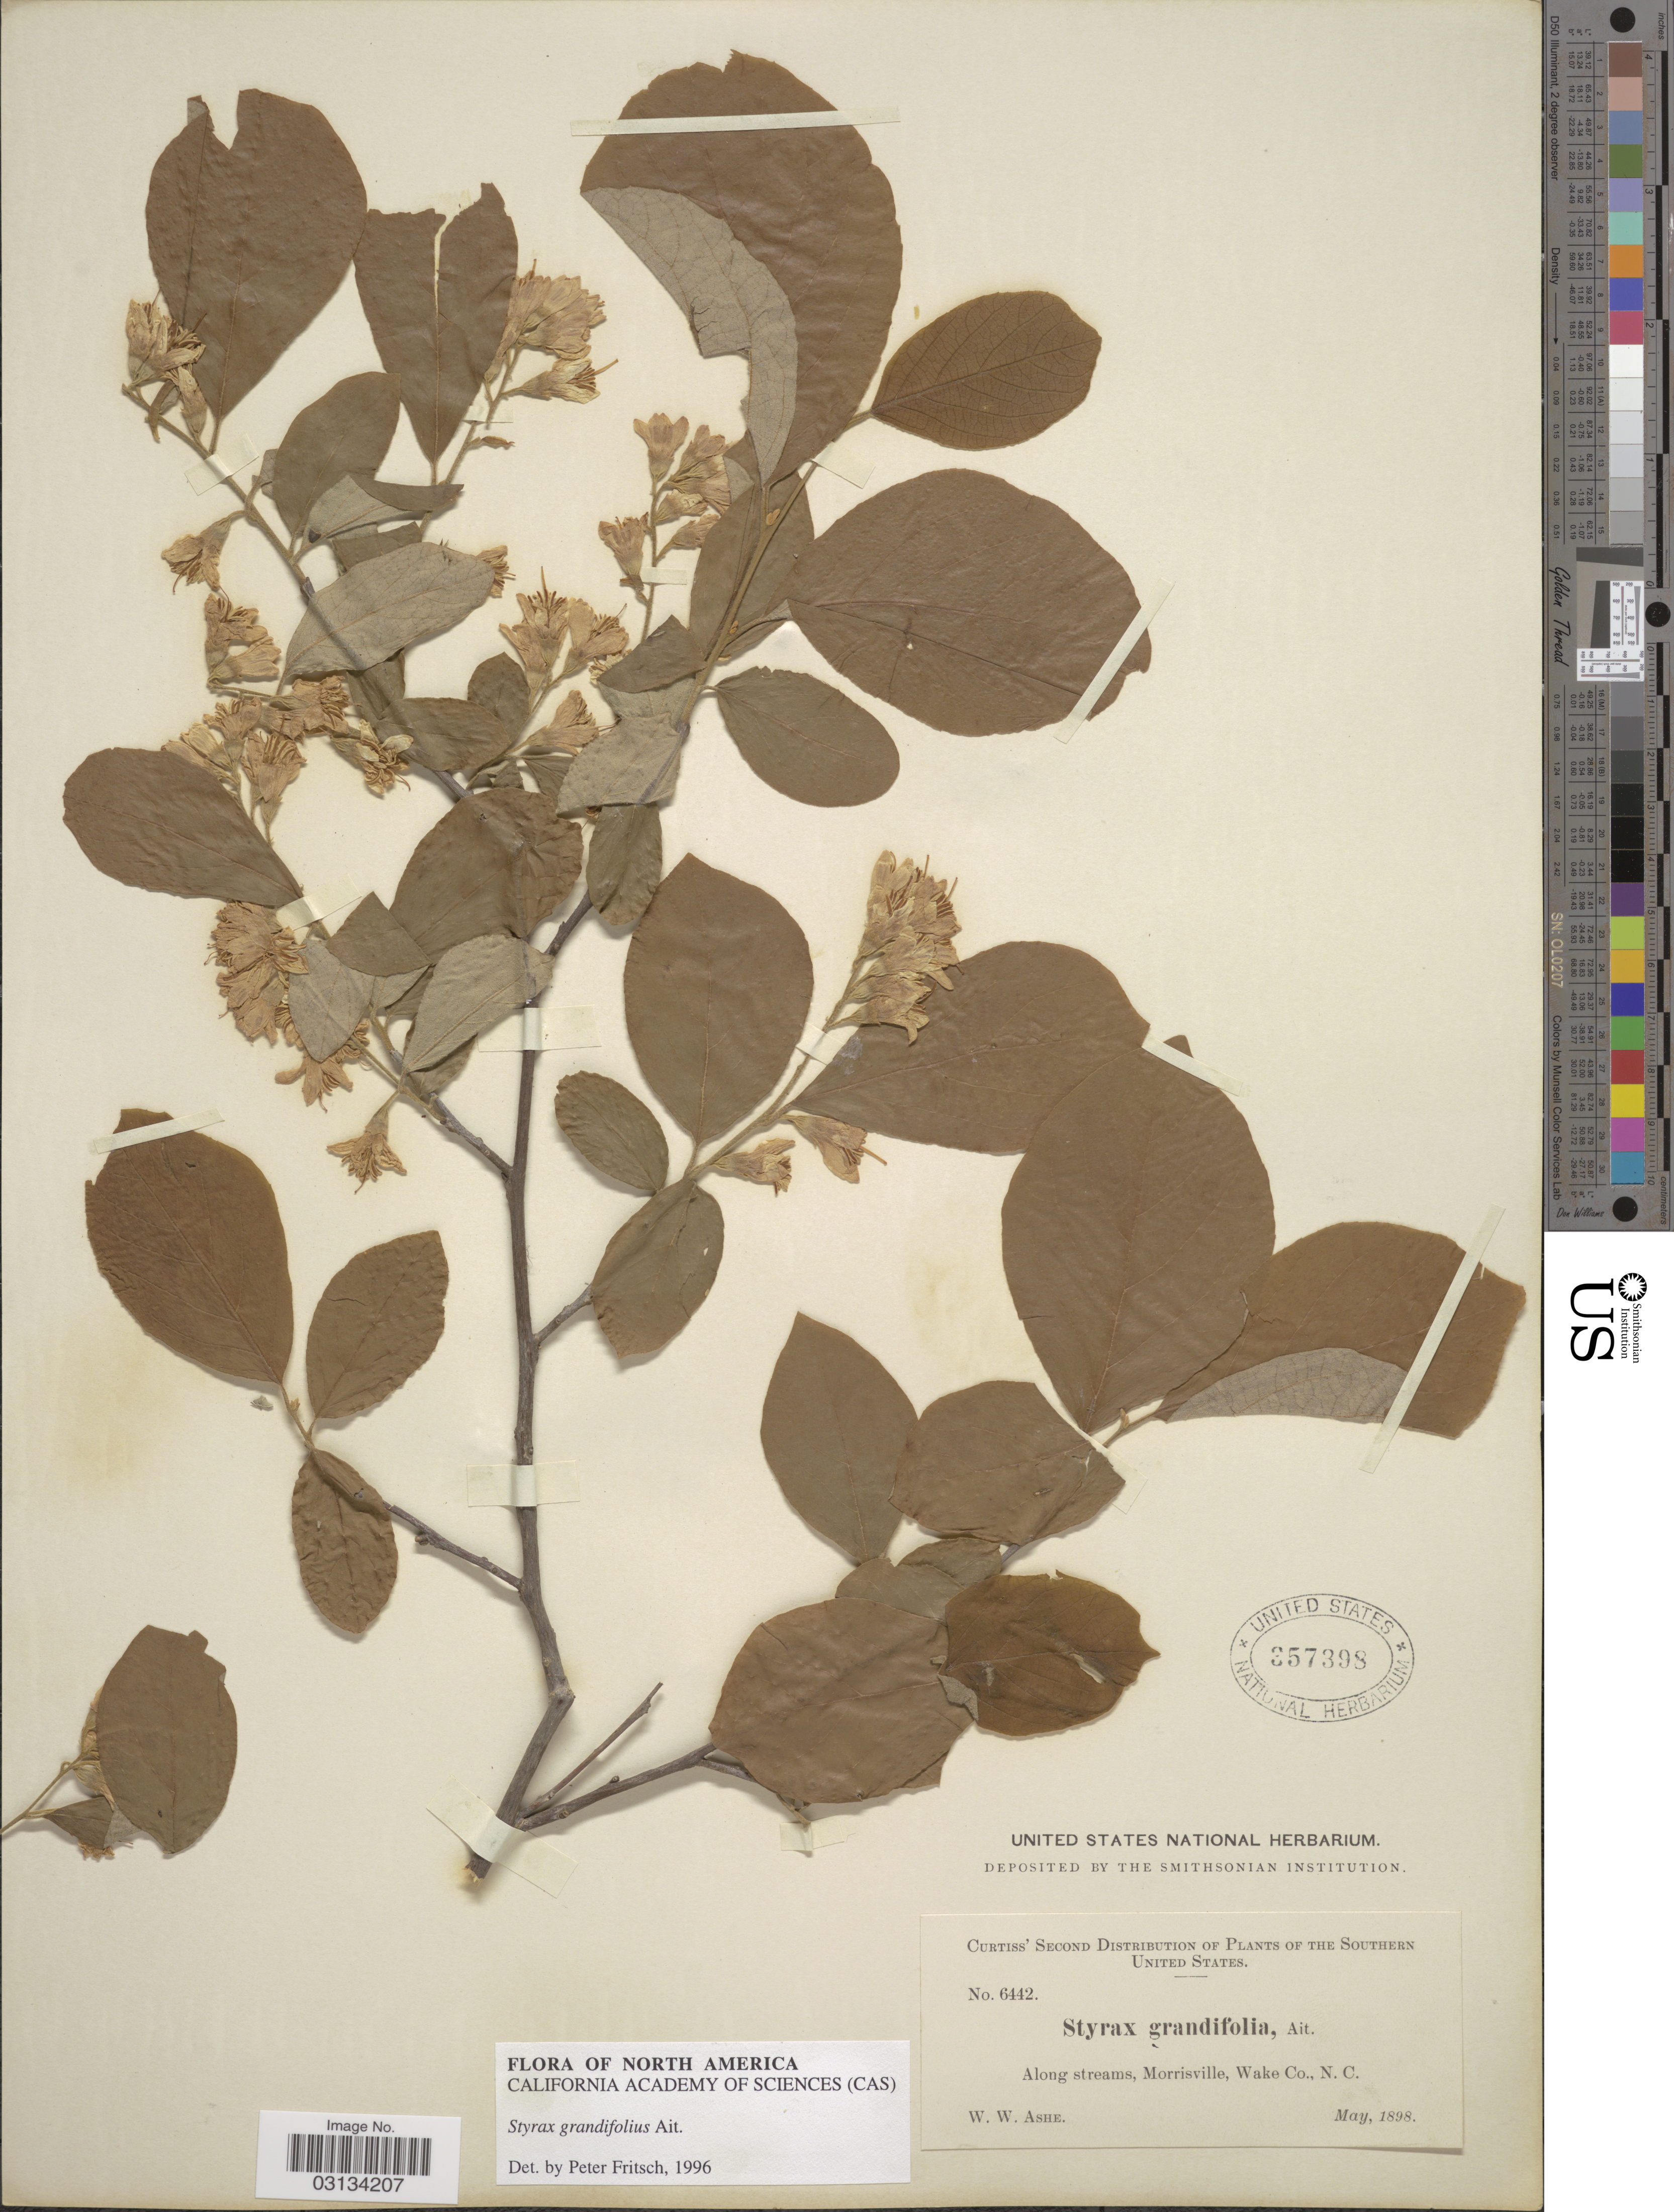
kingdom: Plantae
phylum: Tracheophyta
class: Magnoliopsida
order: Ericales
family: Styracaceae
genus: Styrax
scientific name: Styrax grandifolius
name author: Aiton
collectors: W. W. Ashe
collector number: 6442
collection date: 1898-05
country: United States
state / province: North Carolina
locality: Southern United States, Along streams, Morrisville, Wake Co., N. C.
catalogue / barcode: US 357398